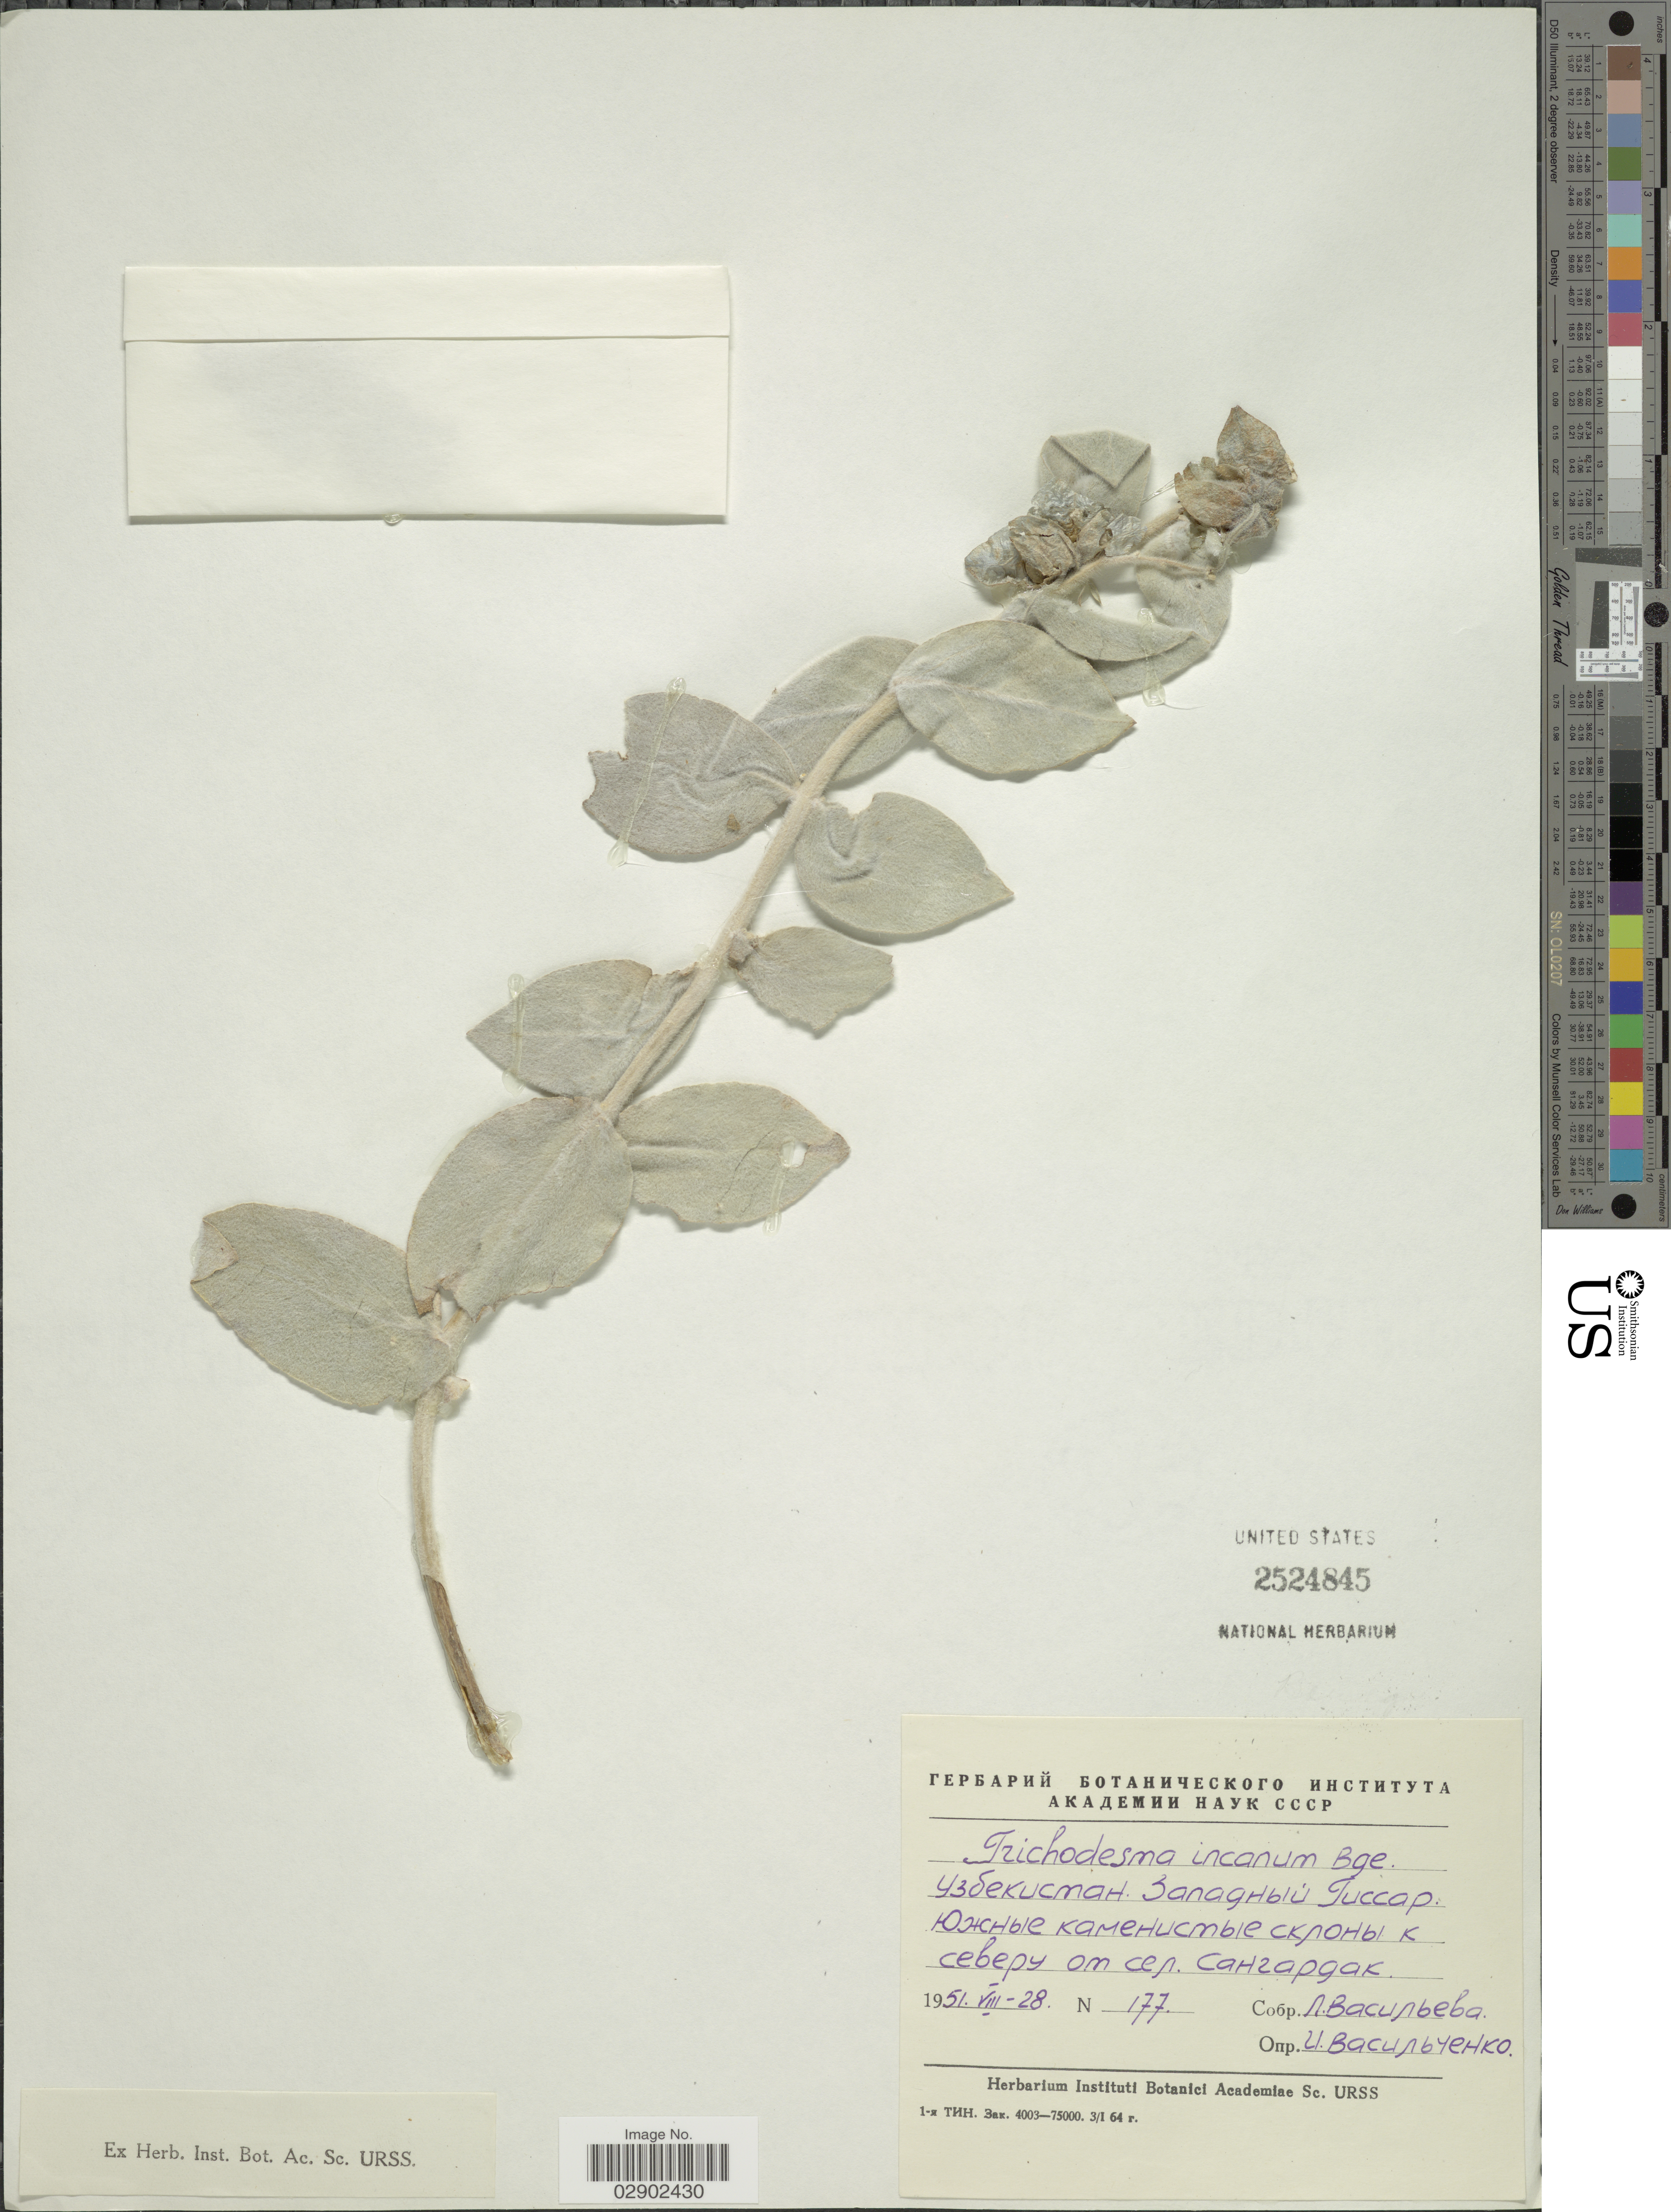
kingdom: Plantae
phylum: Tracheophyta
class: Magnoliopsida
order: Boraginales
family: Boraginaceae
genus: Trichodesma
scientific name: Trichodesma incanum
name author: (Bunge) A. DC.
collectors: I. Vasilchenko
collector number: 177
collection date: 1951-08-28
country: Uzbekistan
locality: W Gissar Range, north of village Sangardak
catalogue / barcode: US 2524845